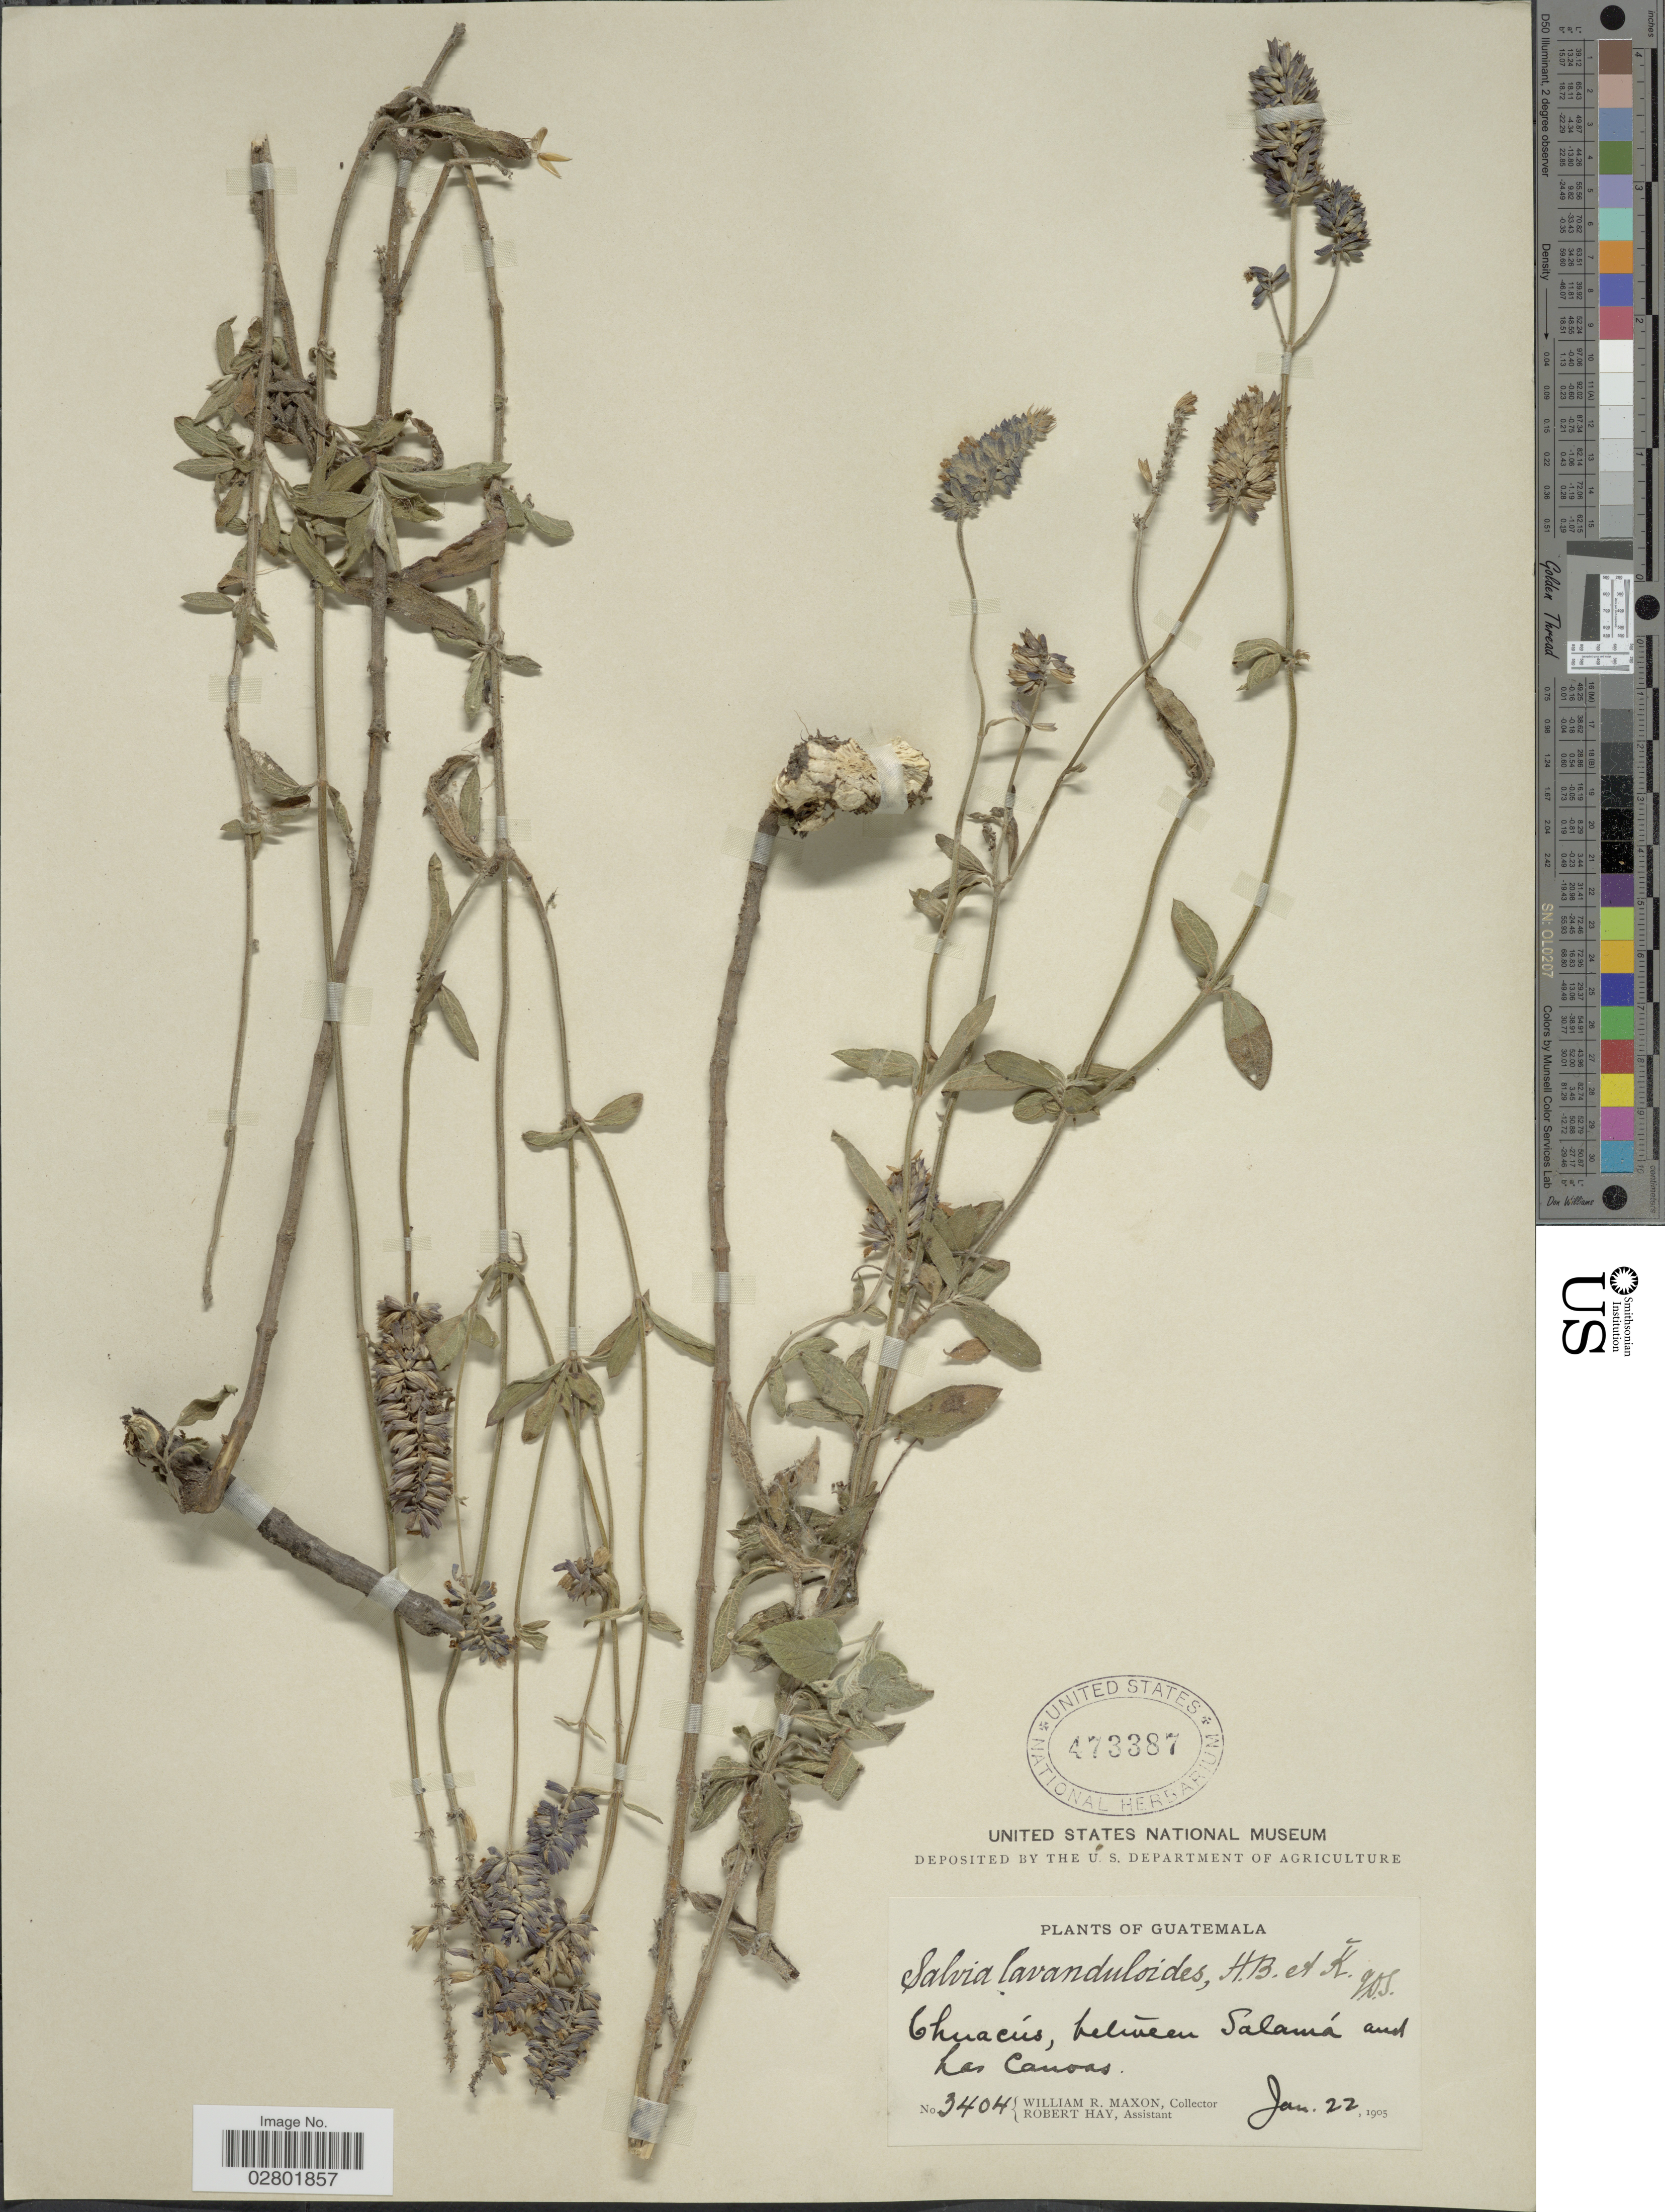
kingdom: Plantae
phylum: Tracheophyta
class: Magnoliopsida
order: Lamiales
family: Lamiaceae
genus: Salvia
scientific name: Salvia lavanduloides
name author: Kunth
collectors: W. R. Maxon & R. Hay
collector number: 3404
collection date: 1905-01-22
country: Guatemala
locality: Chuacús, between Salamá and Las Canoas.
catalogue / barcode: US 473387